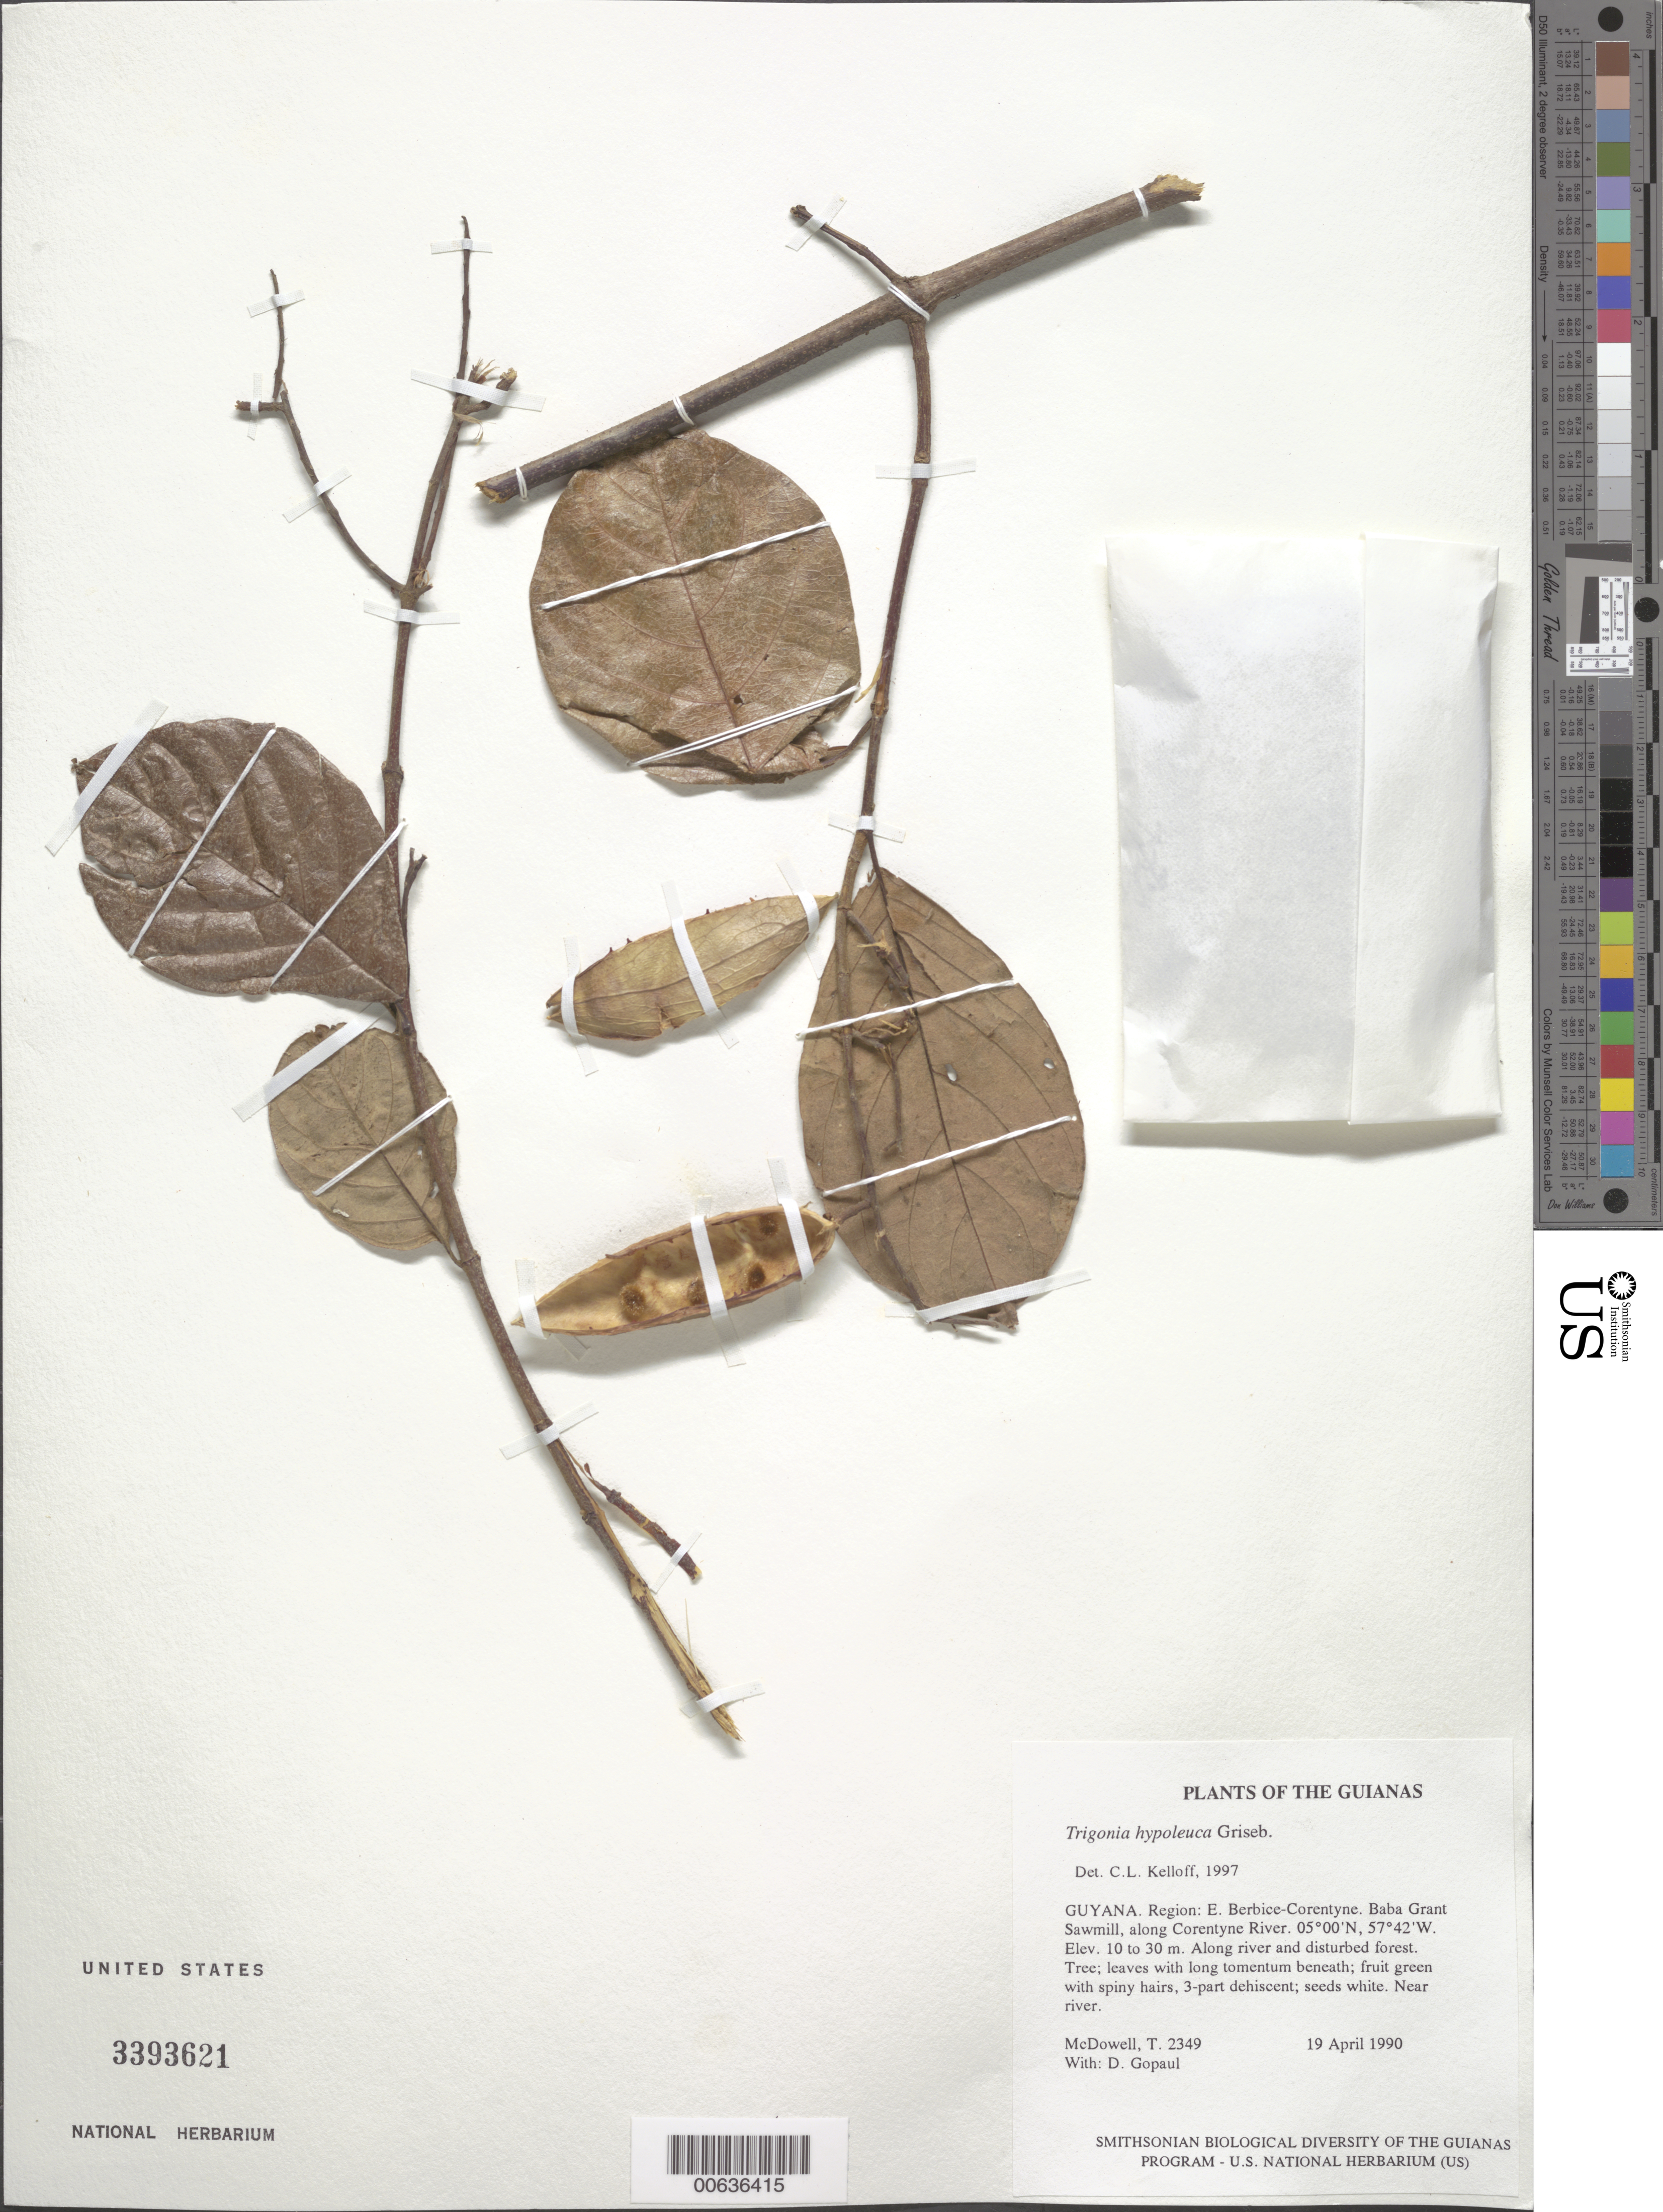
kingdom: Plantae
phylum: Tracheophyta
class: Magnoliopsida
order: Malpighiales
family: Trigoniaceae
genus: Trigonia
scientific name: Trigonia hypoleuca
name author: Griseb.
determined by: Kelloff, Carol L., (US), Smithsonian Institution - National Museum of Natural History (UNITED STATES)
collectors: T. McDowell & D. Gopaul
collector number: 2349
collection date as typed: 19 April 1990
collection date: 1990-04-19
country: Guyana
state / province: E. Berbice-Corentyne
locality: Baba Grant Sawmill, along Corentyne River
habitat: Along river and disturbed forest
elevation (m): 10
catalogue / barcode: US 3393621